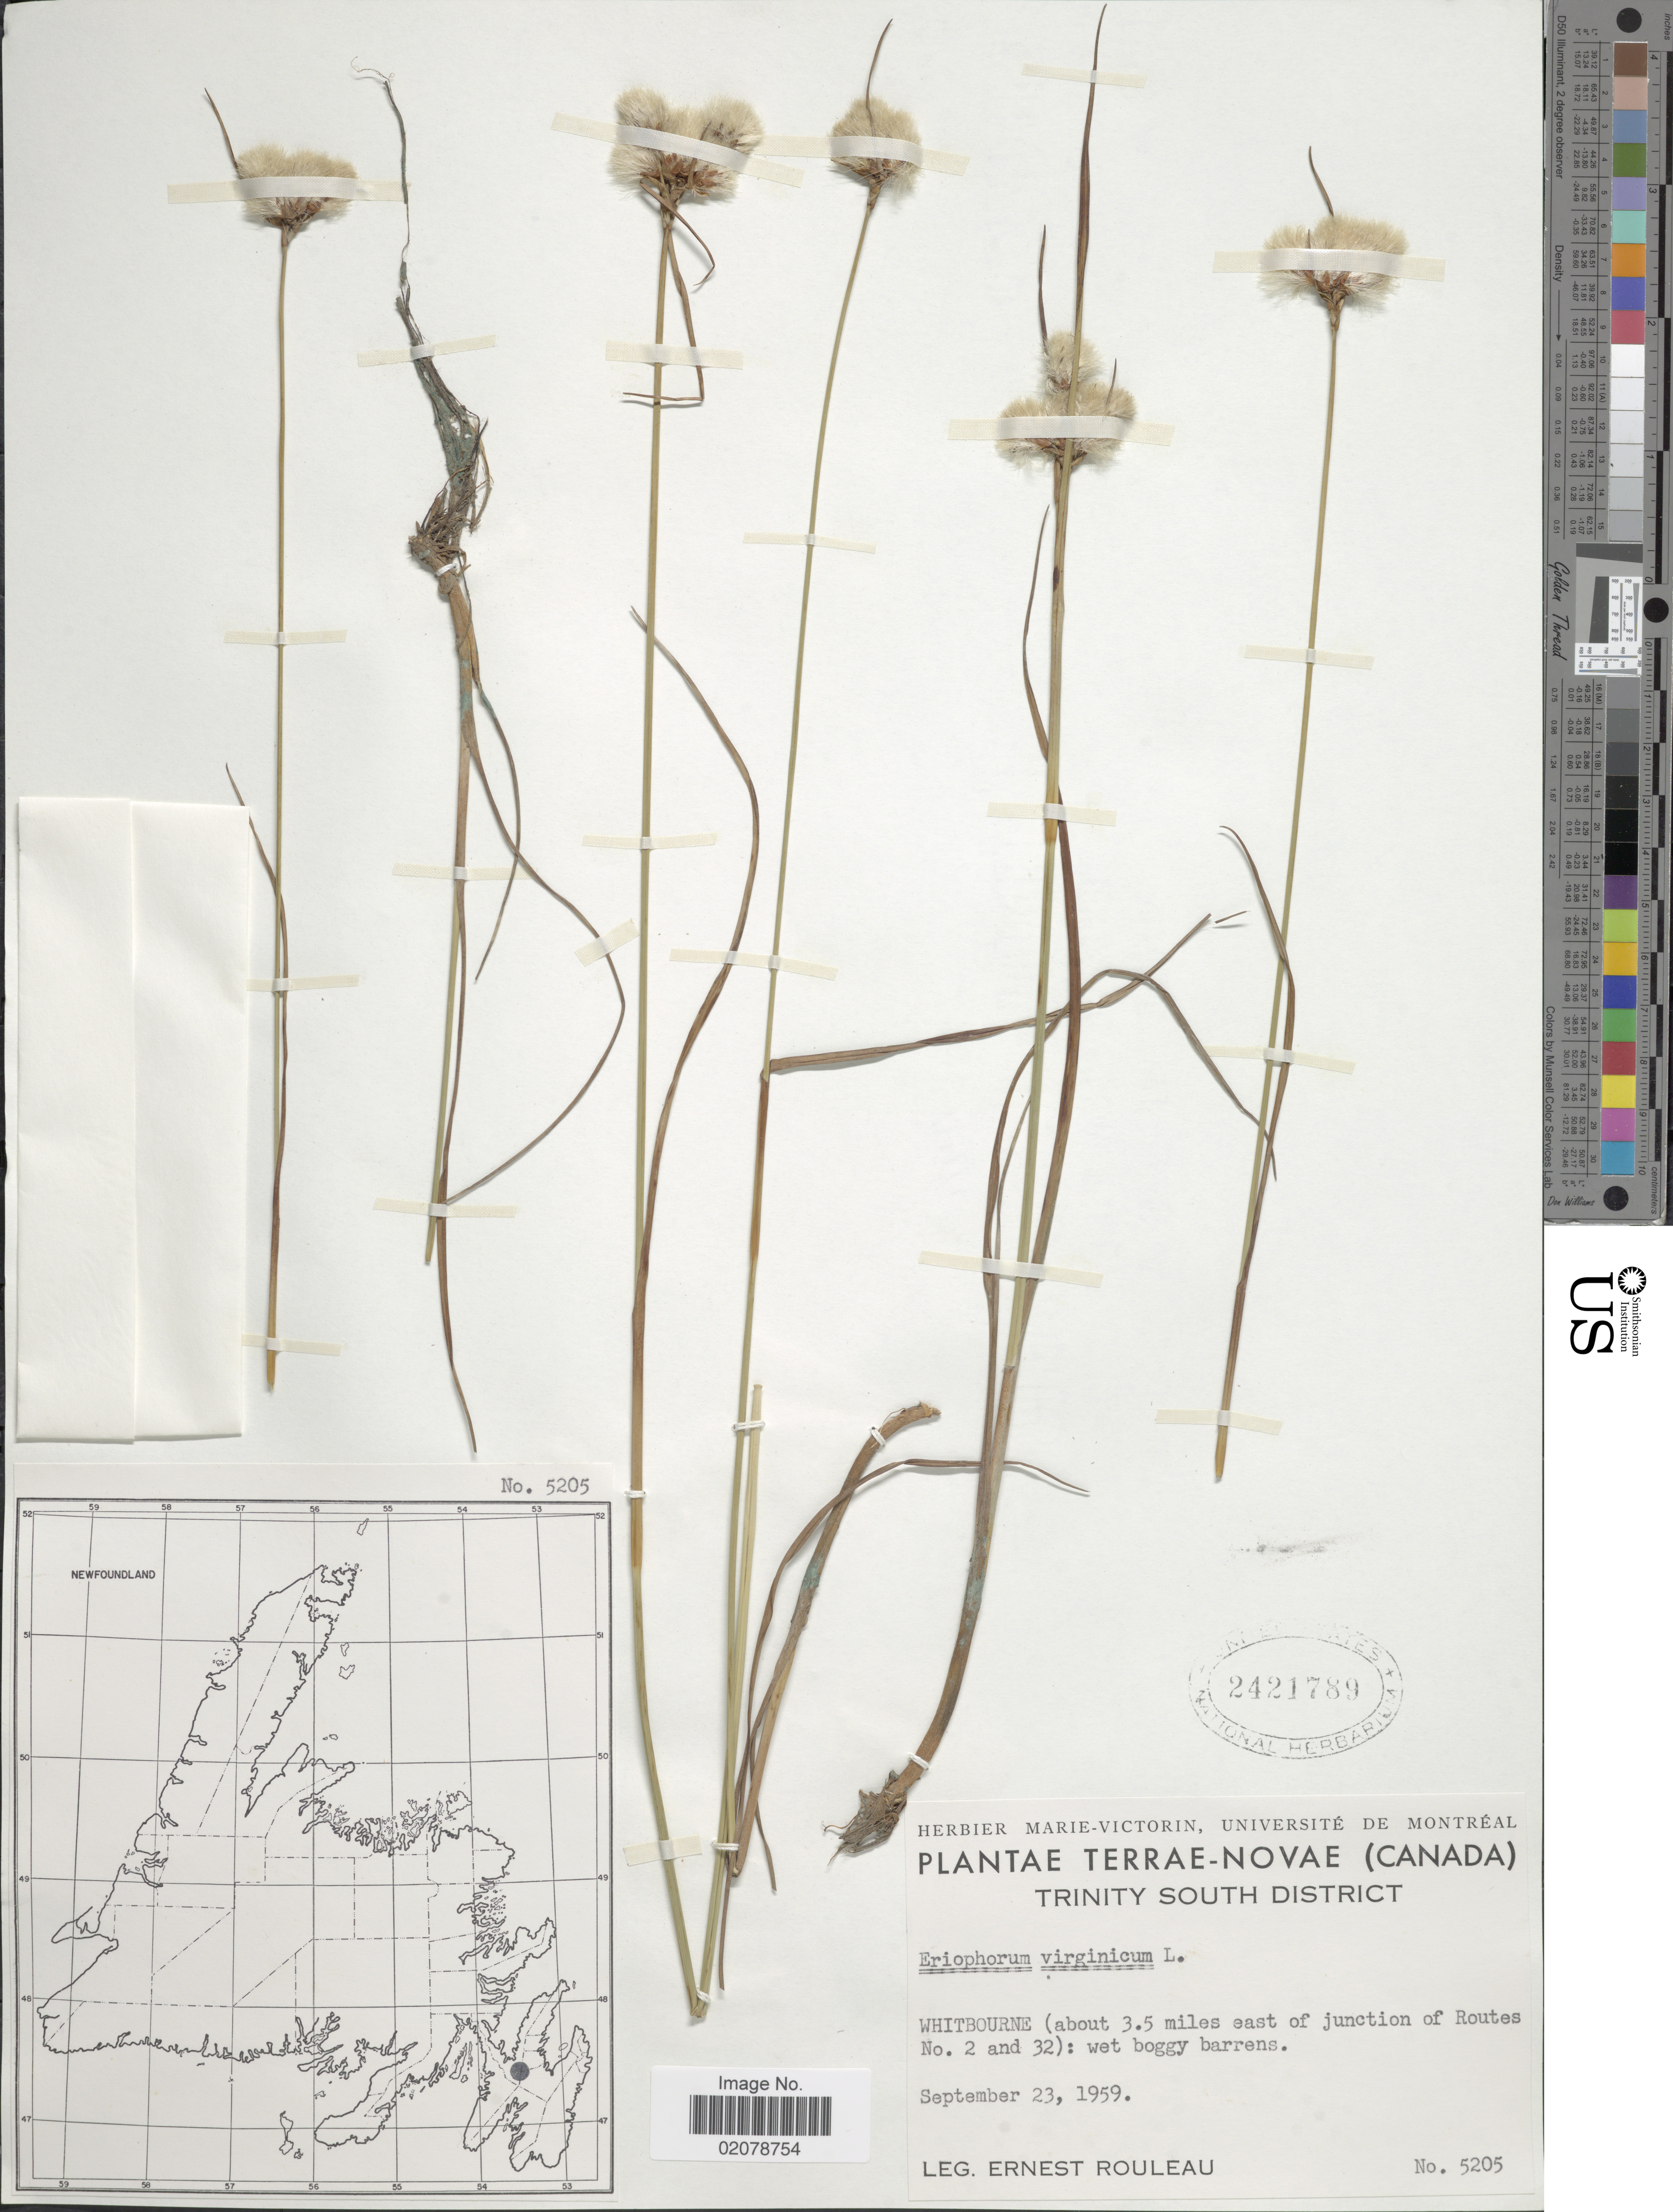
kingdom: Plantae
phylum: Tracheophyta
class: Liliopsida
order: Poales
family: Cyperaceae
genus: Eriophorum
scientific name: Eriophorum virginicum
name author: L.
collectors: E. Rouleau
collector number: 5205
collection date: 1959-09-23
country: Canada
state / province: Newfoundland and Labrador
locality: Terrae-Novae. Trinity South District. Whitbourne (about 3.5 miles east of junction of Routes No. 2 and 32)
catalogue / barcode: US 2421789